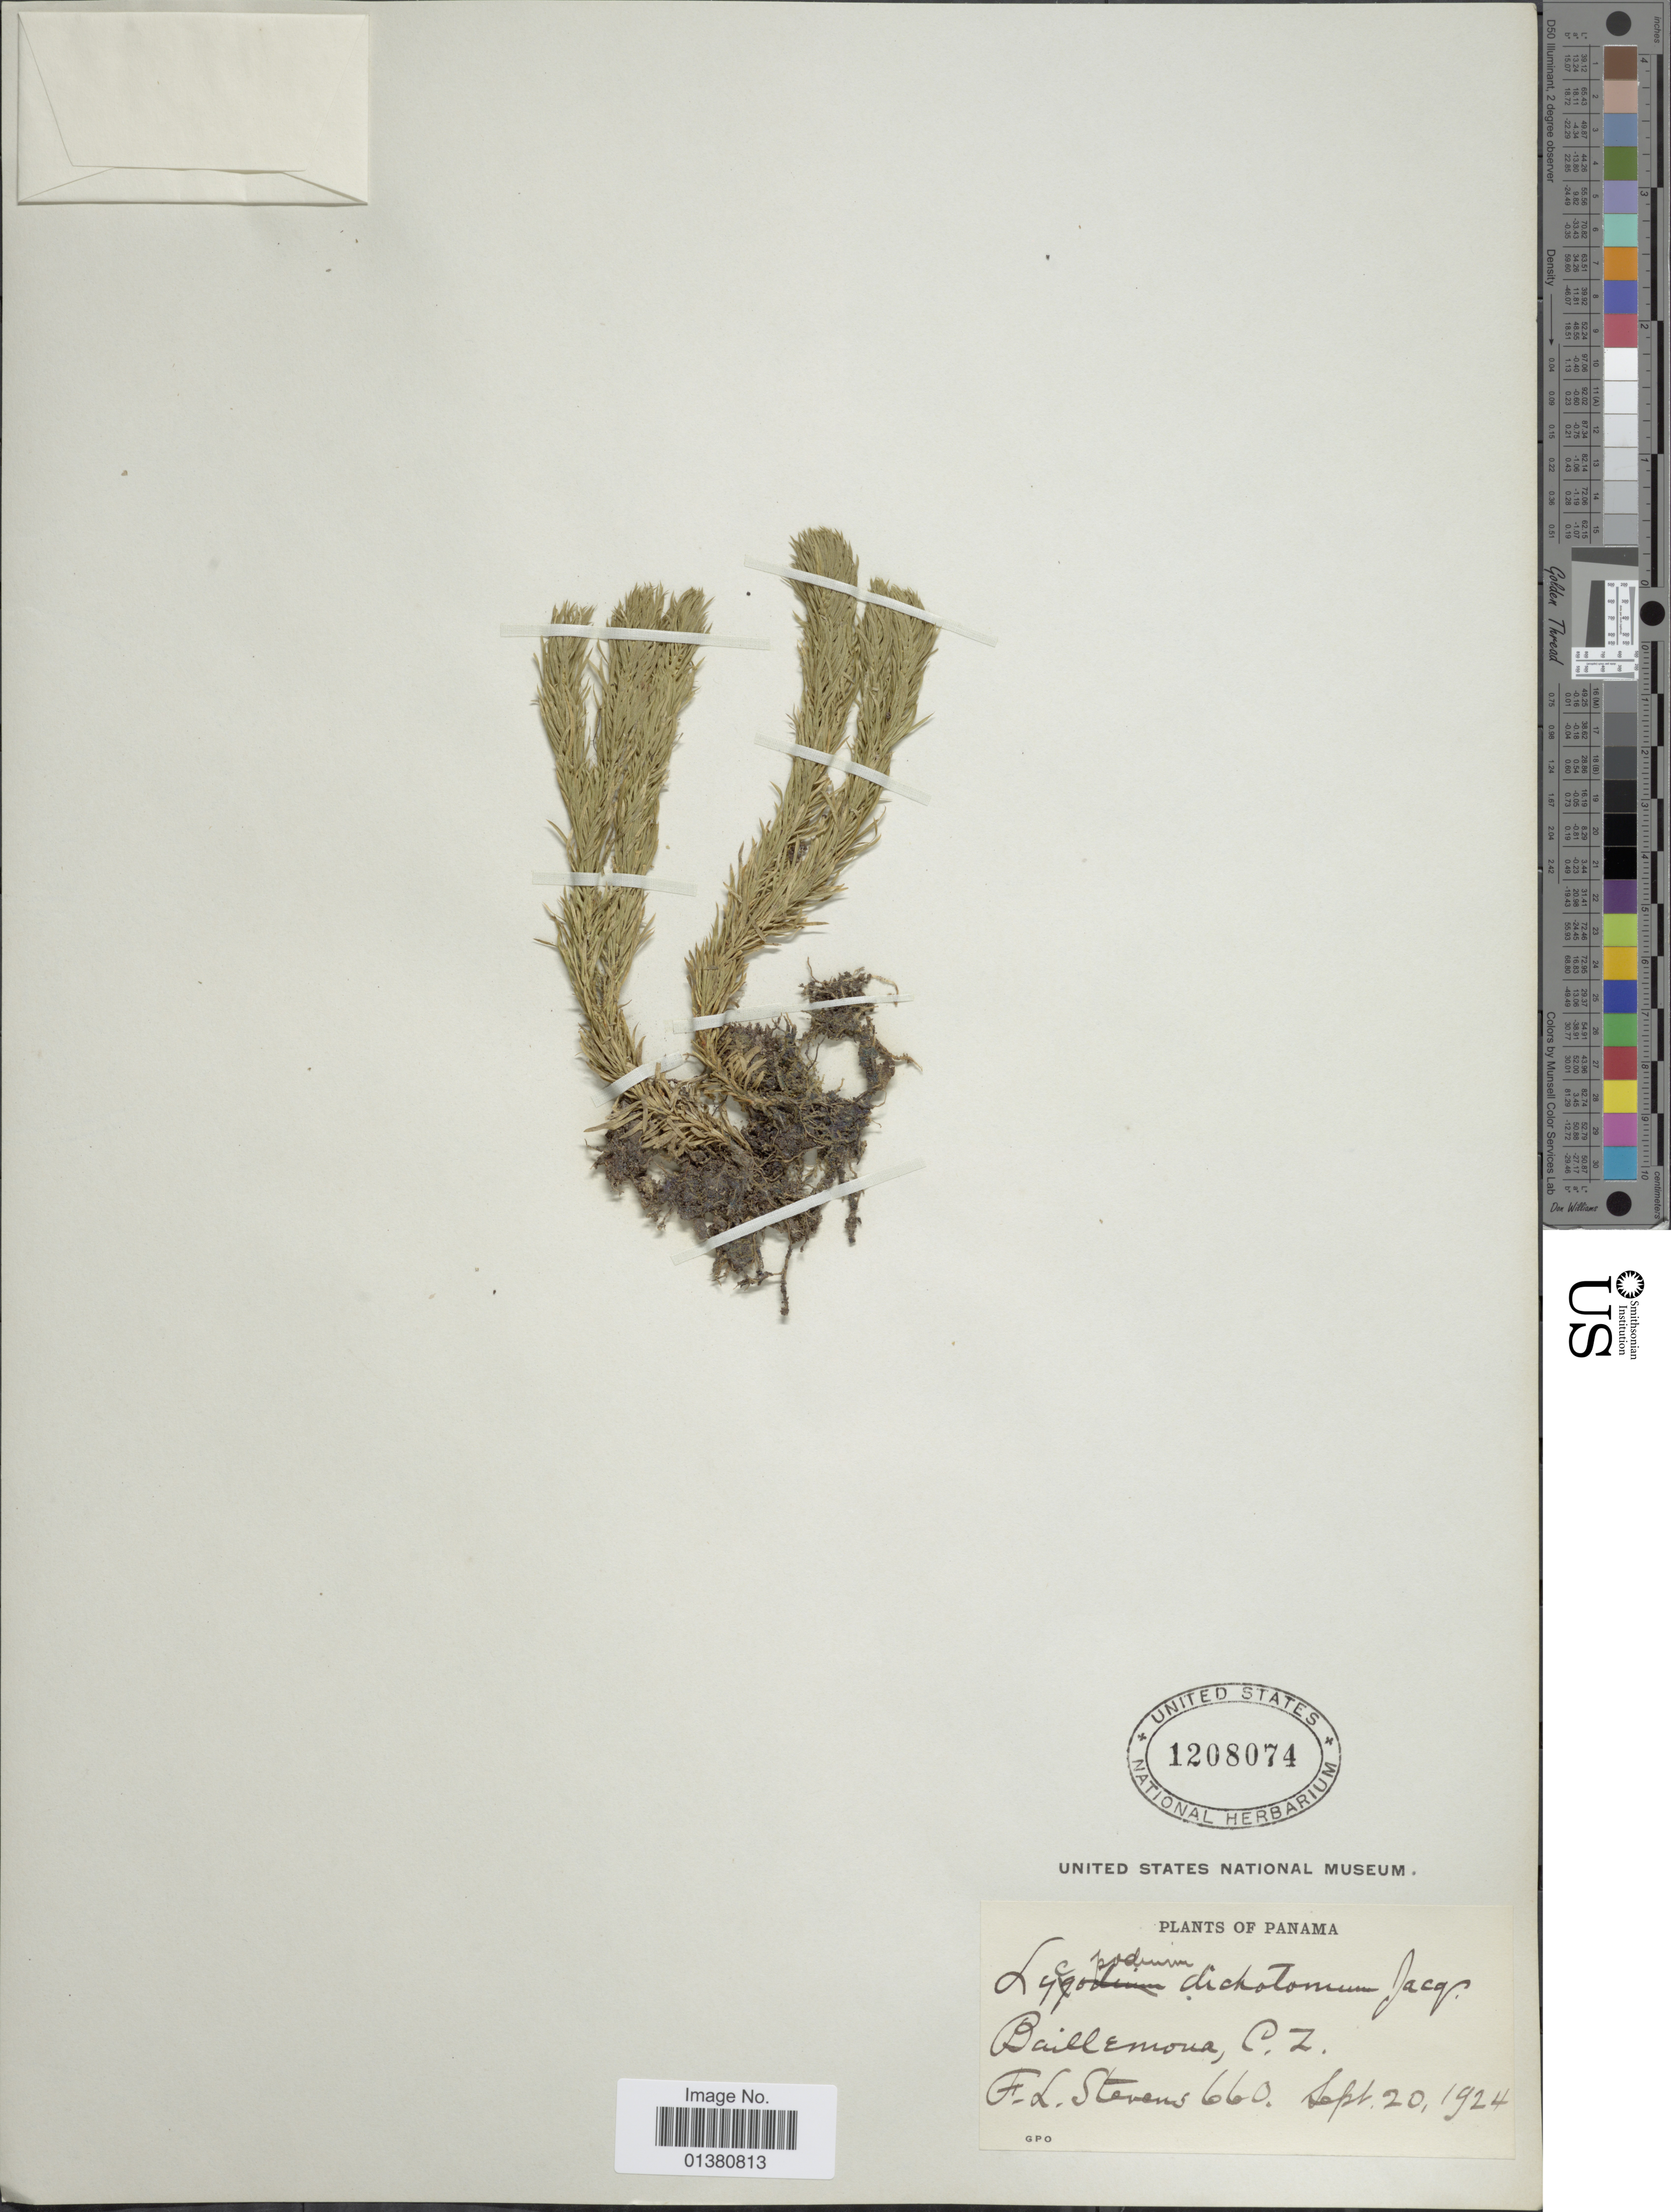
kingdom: Plantae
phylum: Tracheophyta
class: Lycopodiopsida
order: Lycopodiales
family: Lycopodiaceae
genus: Phlegmariurus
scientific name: Phlegmariurus dichotomus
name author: (Jacq.) W.H. Wagner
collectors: F. L. Stevens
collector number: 660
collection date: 1924-09-20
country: Panama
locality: Baila mono, C.Z.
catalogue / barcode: US 1208074